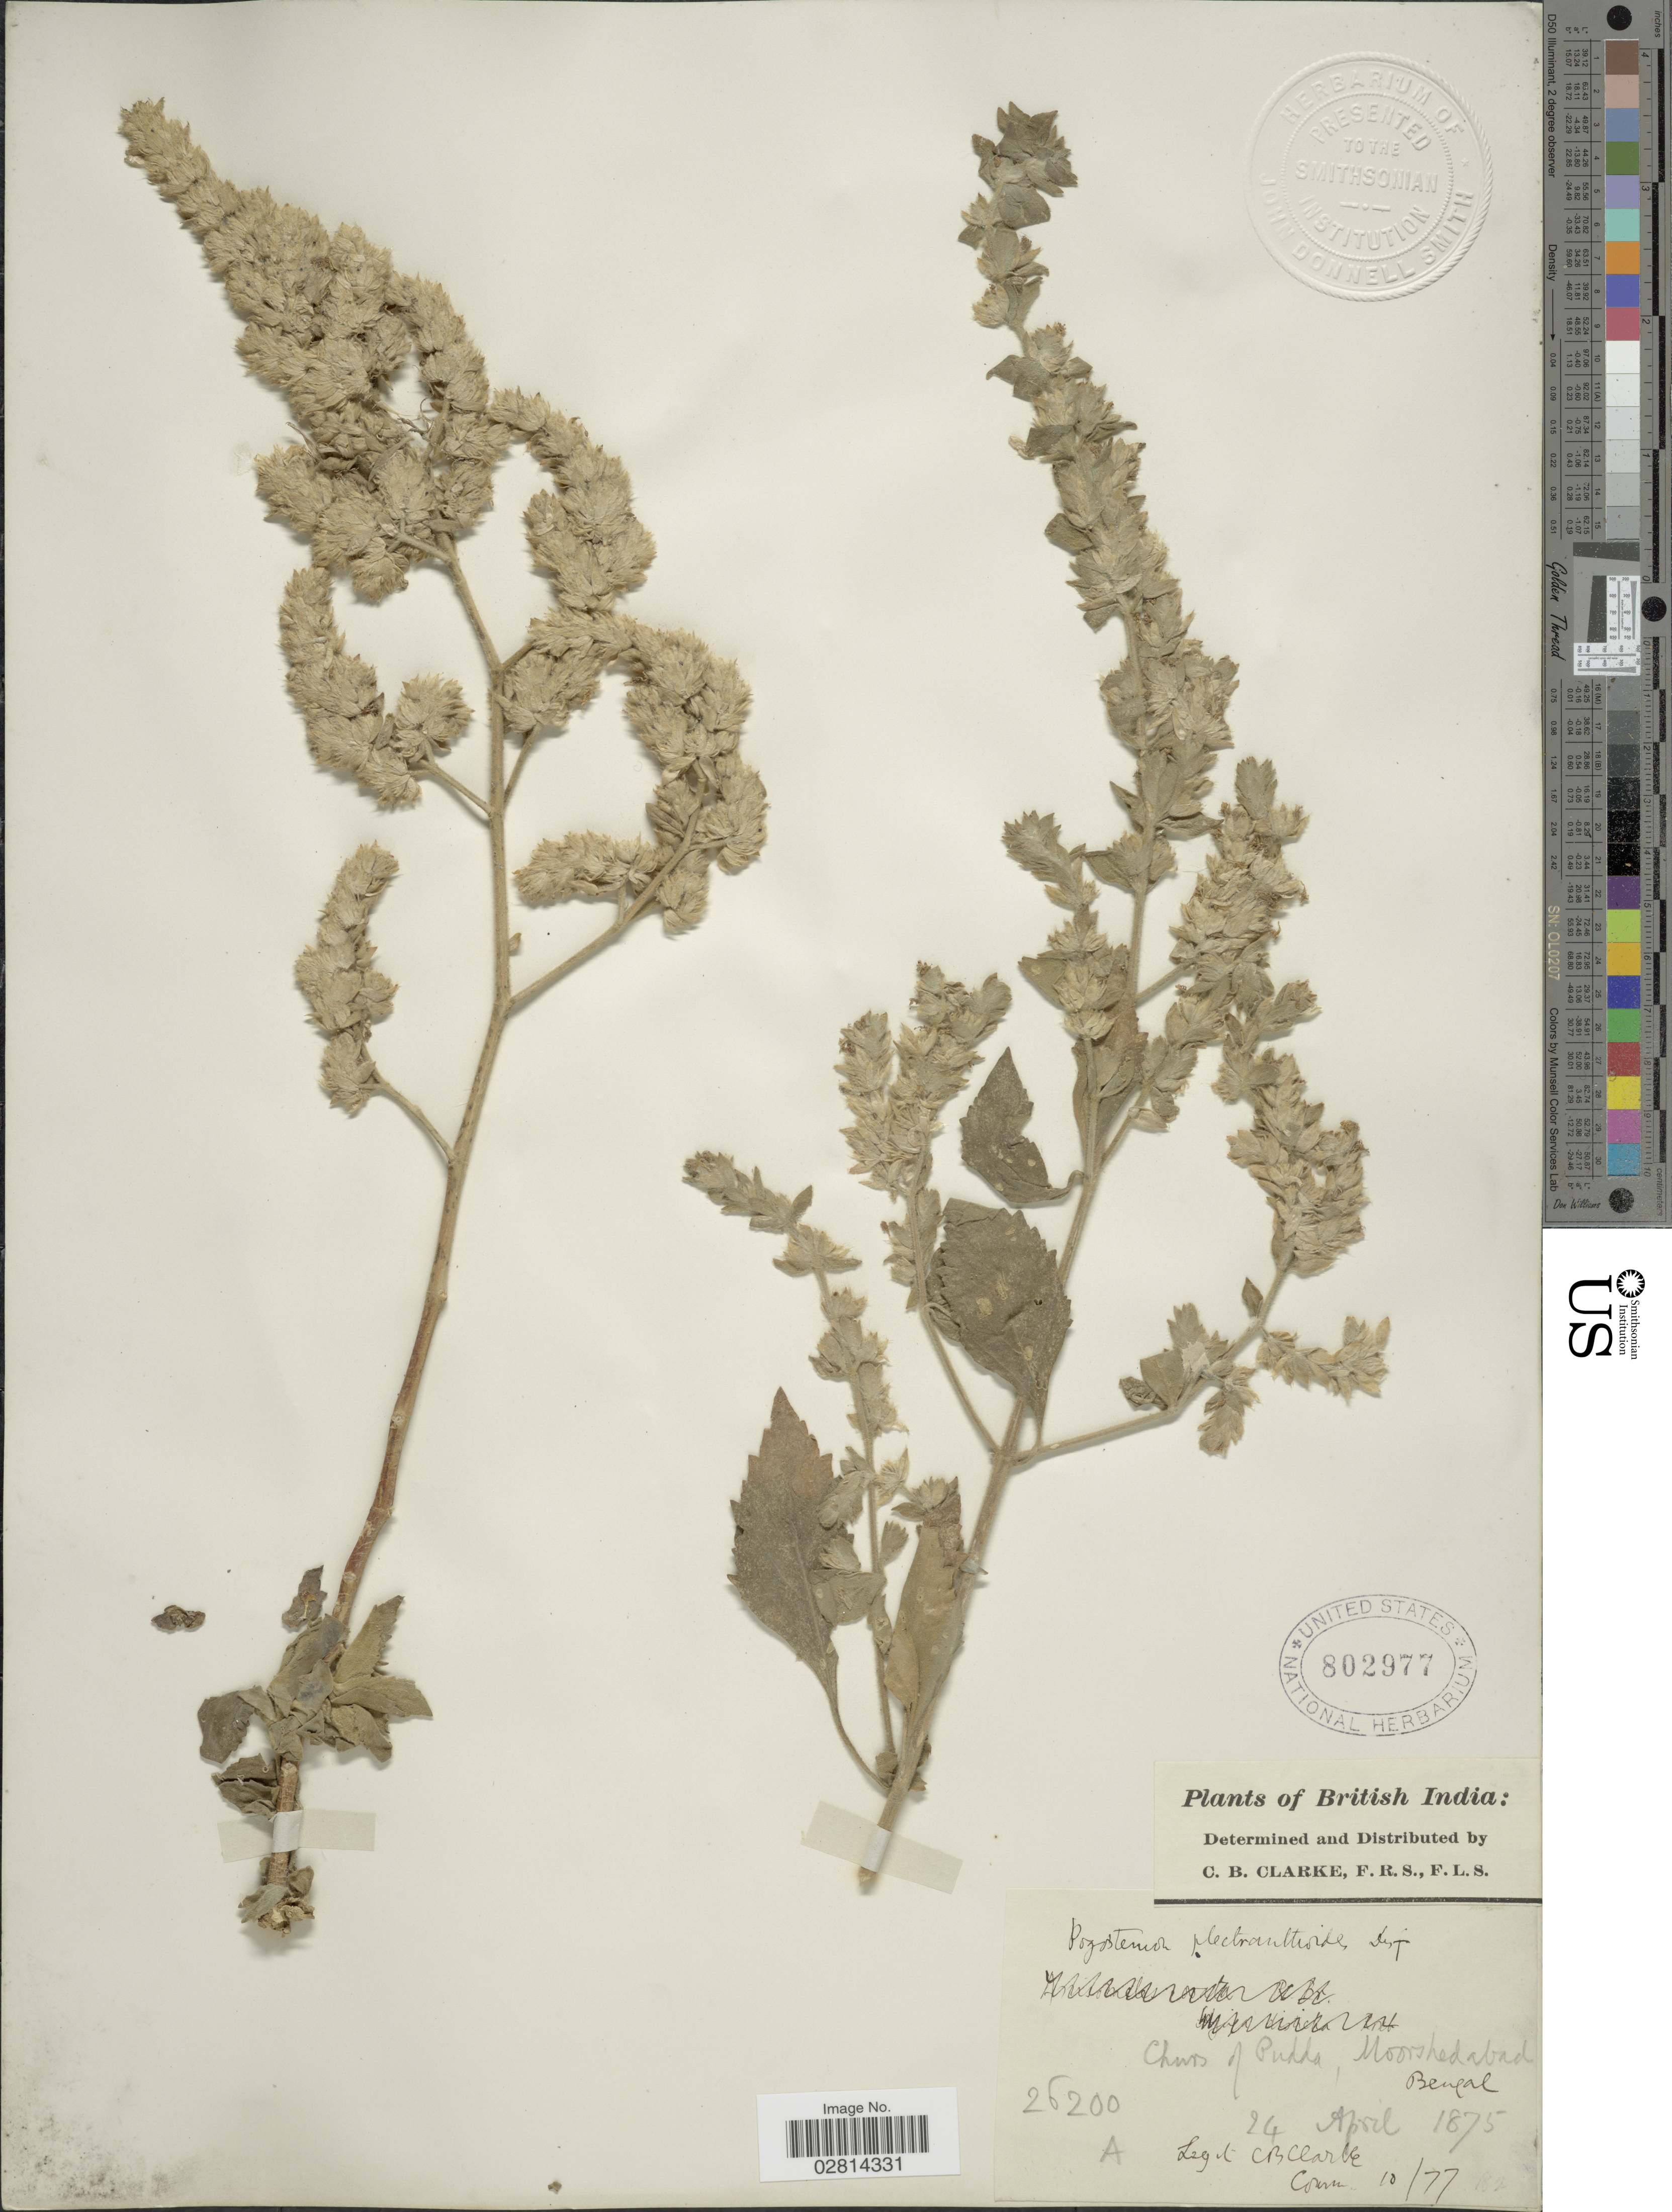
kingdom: Plantae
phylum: Tracheophyta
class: Magnoliopsida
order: Lamiales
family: Lamiaceae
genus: Pogostemon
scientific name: Pogostemon plectranthoides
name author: Desf.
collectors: C. B. Clarke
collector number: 26200A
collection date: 1875-04-24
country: India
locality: British India. Churs of Pudda, Moorshedabad. Bengal.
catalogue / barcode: US 802977